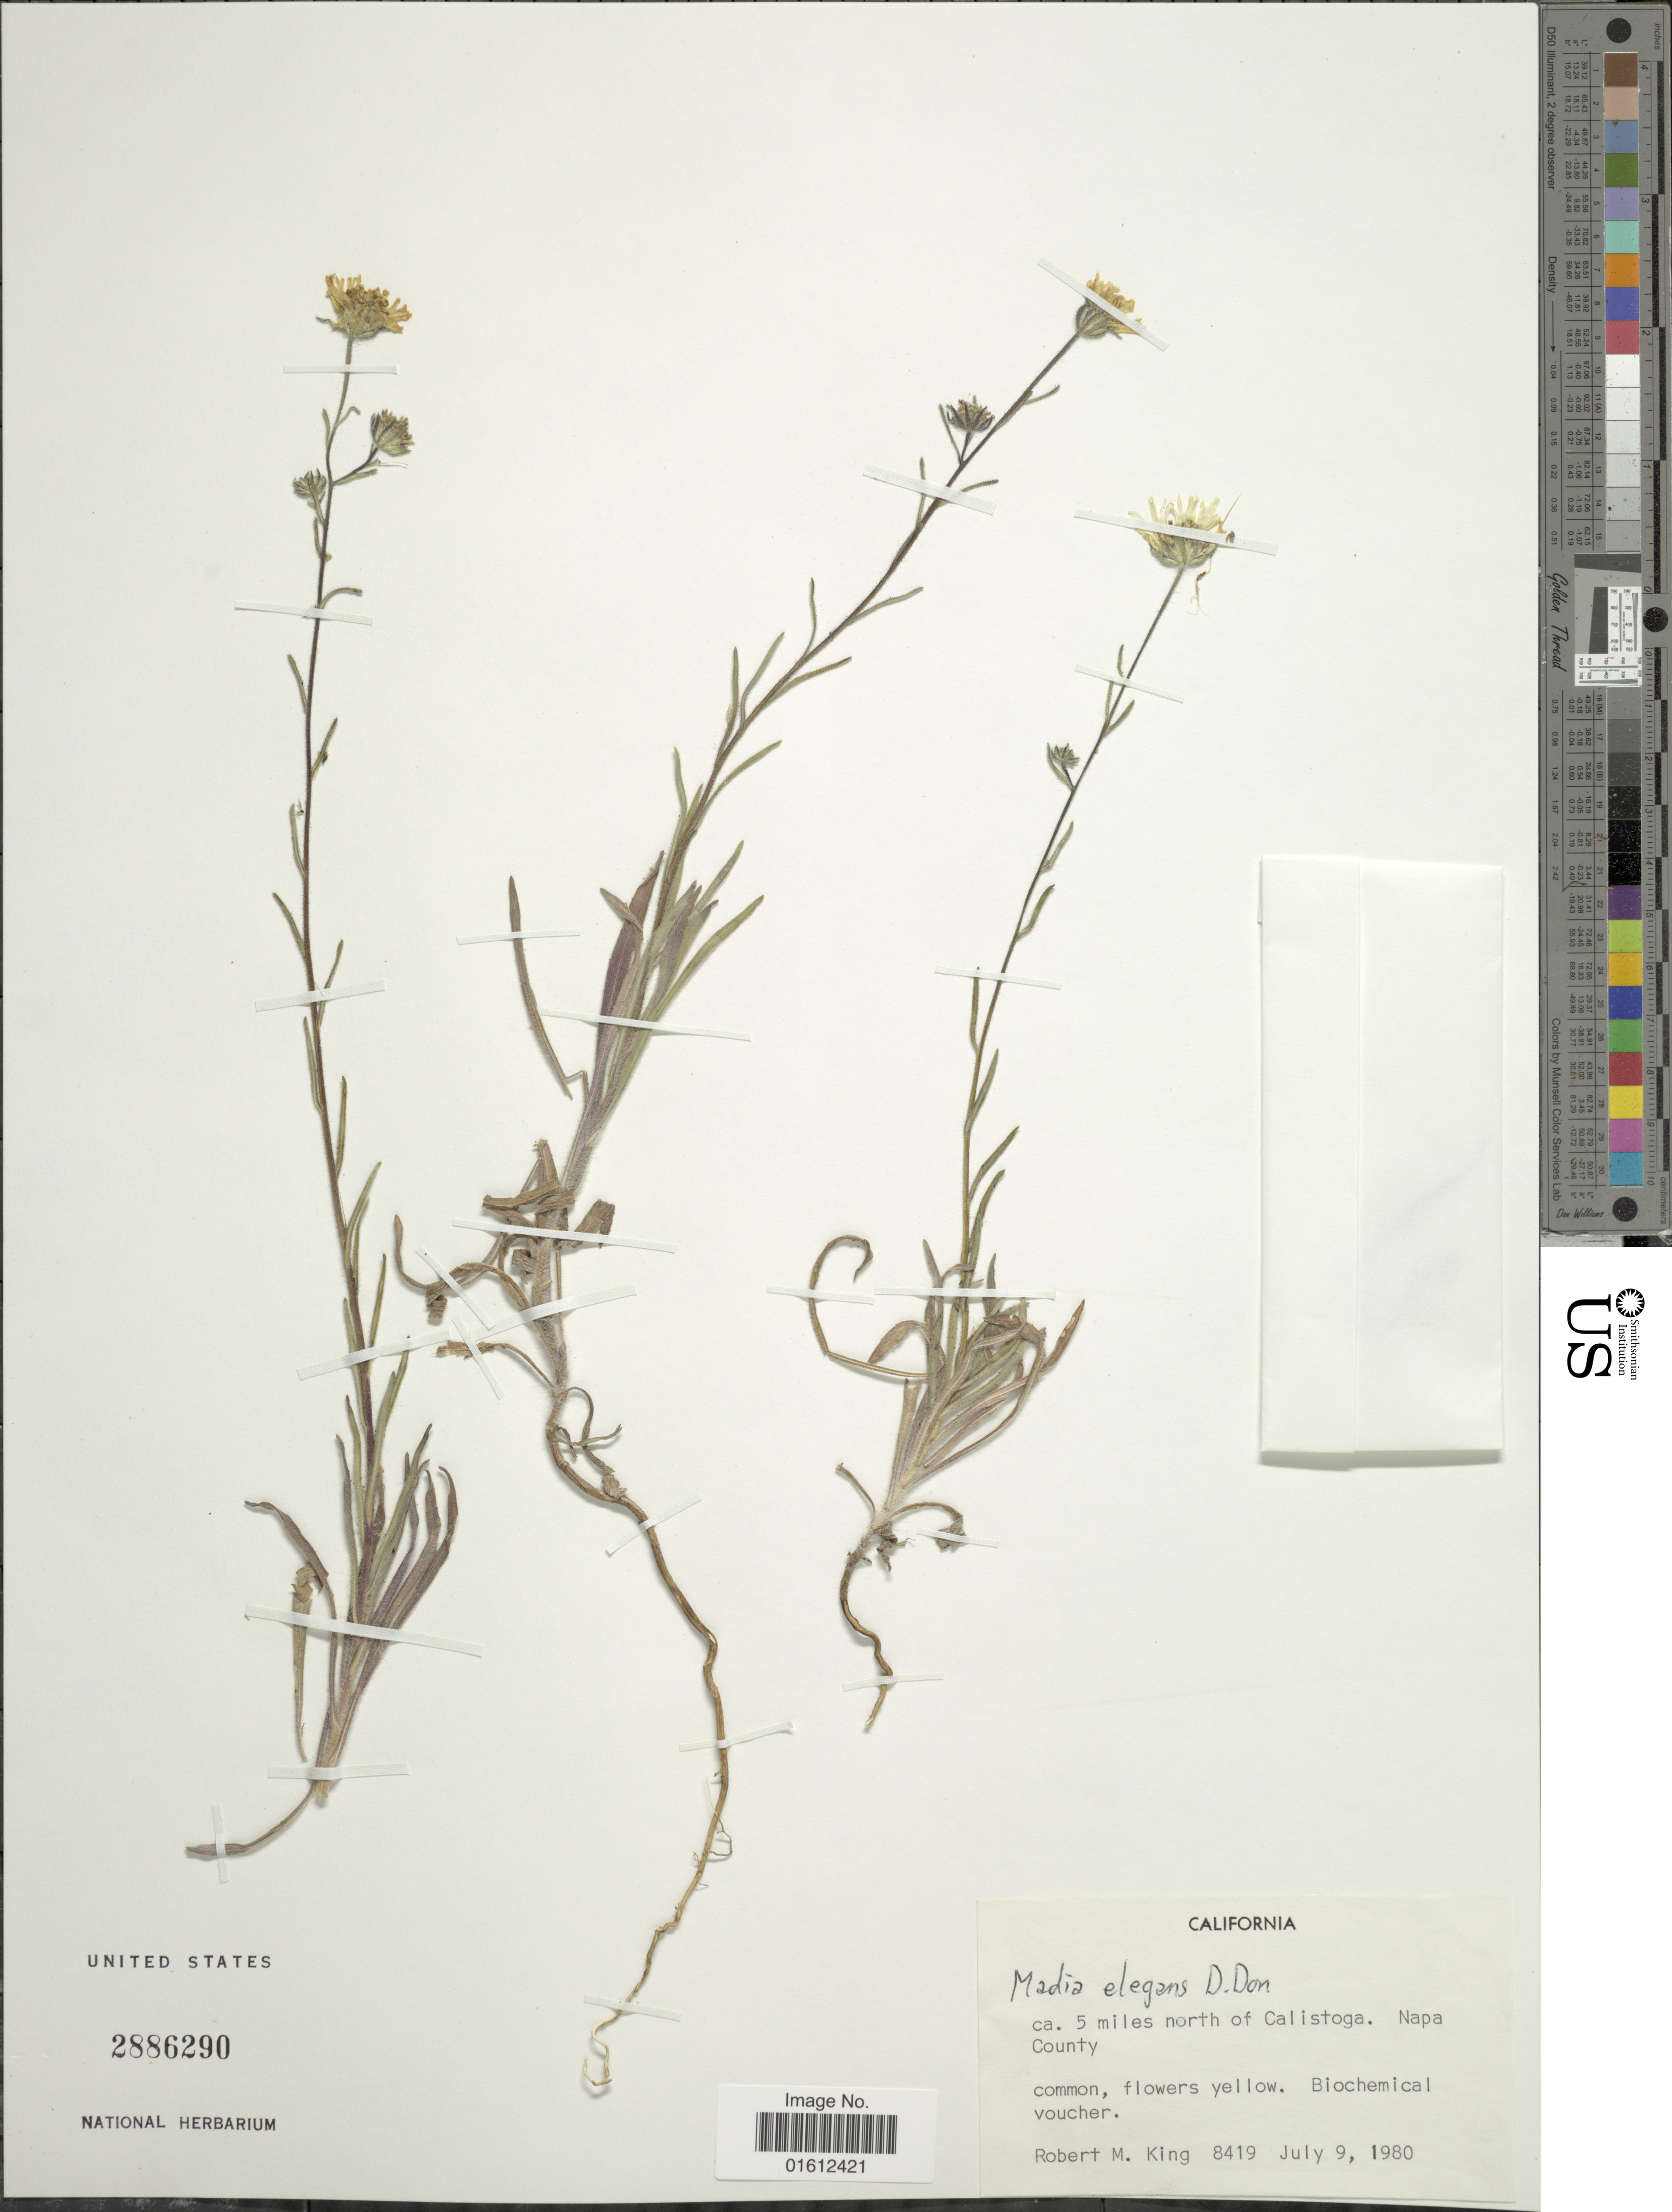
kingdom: Plantae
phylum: Tracheophyta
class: Magnoliopsida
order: Asterales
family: Asteraceae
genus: Madia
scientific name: Madia elegans subsp. elegans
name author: D. Don ex Lindl.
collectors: R. M. King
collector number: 8419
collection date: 1980-07-09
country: United States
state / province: California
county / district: Napa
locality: Ca. 5 miles north of Calistoga. Napa County.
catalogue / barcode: US 2886290